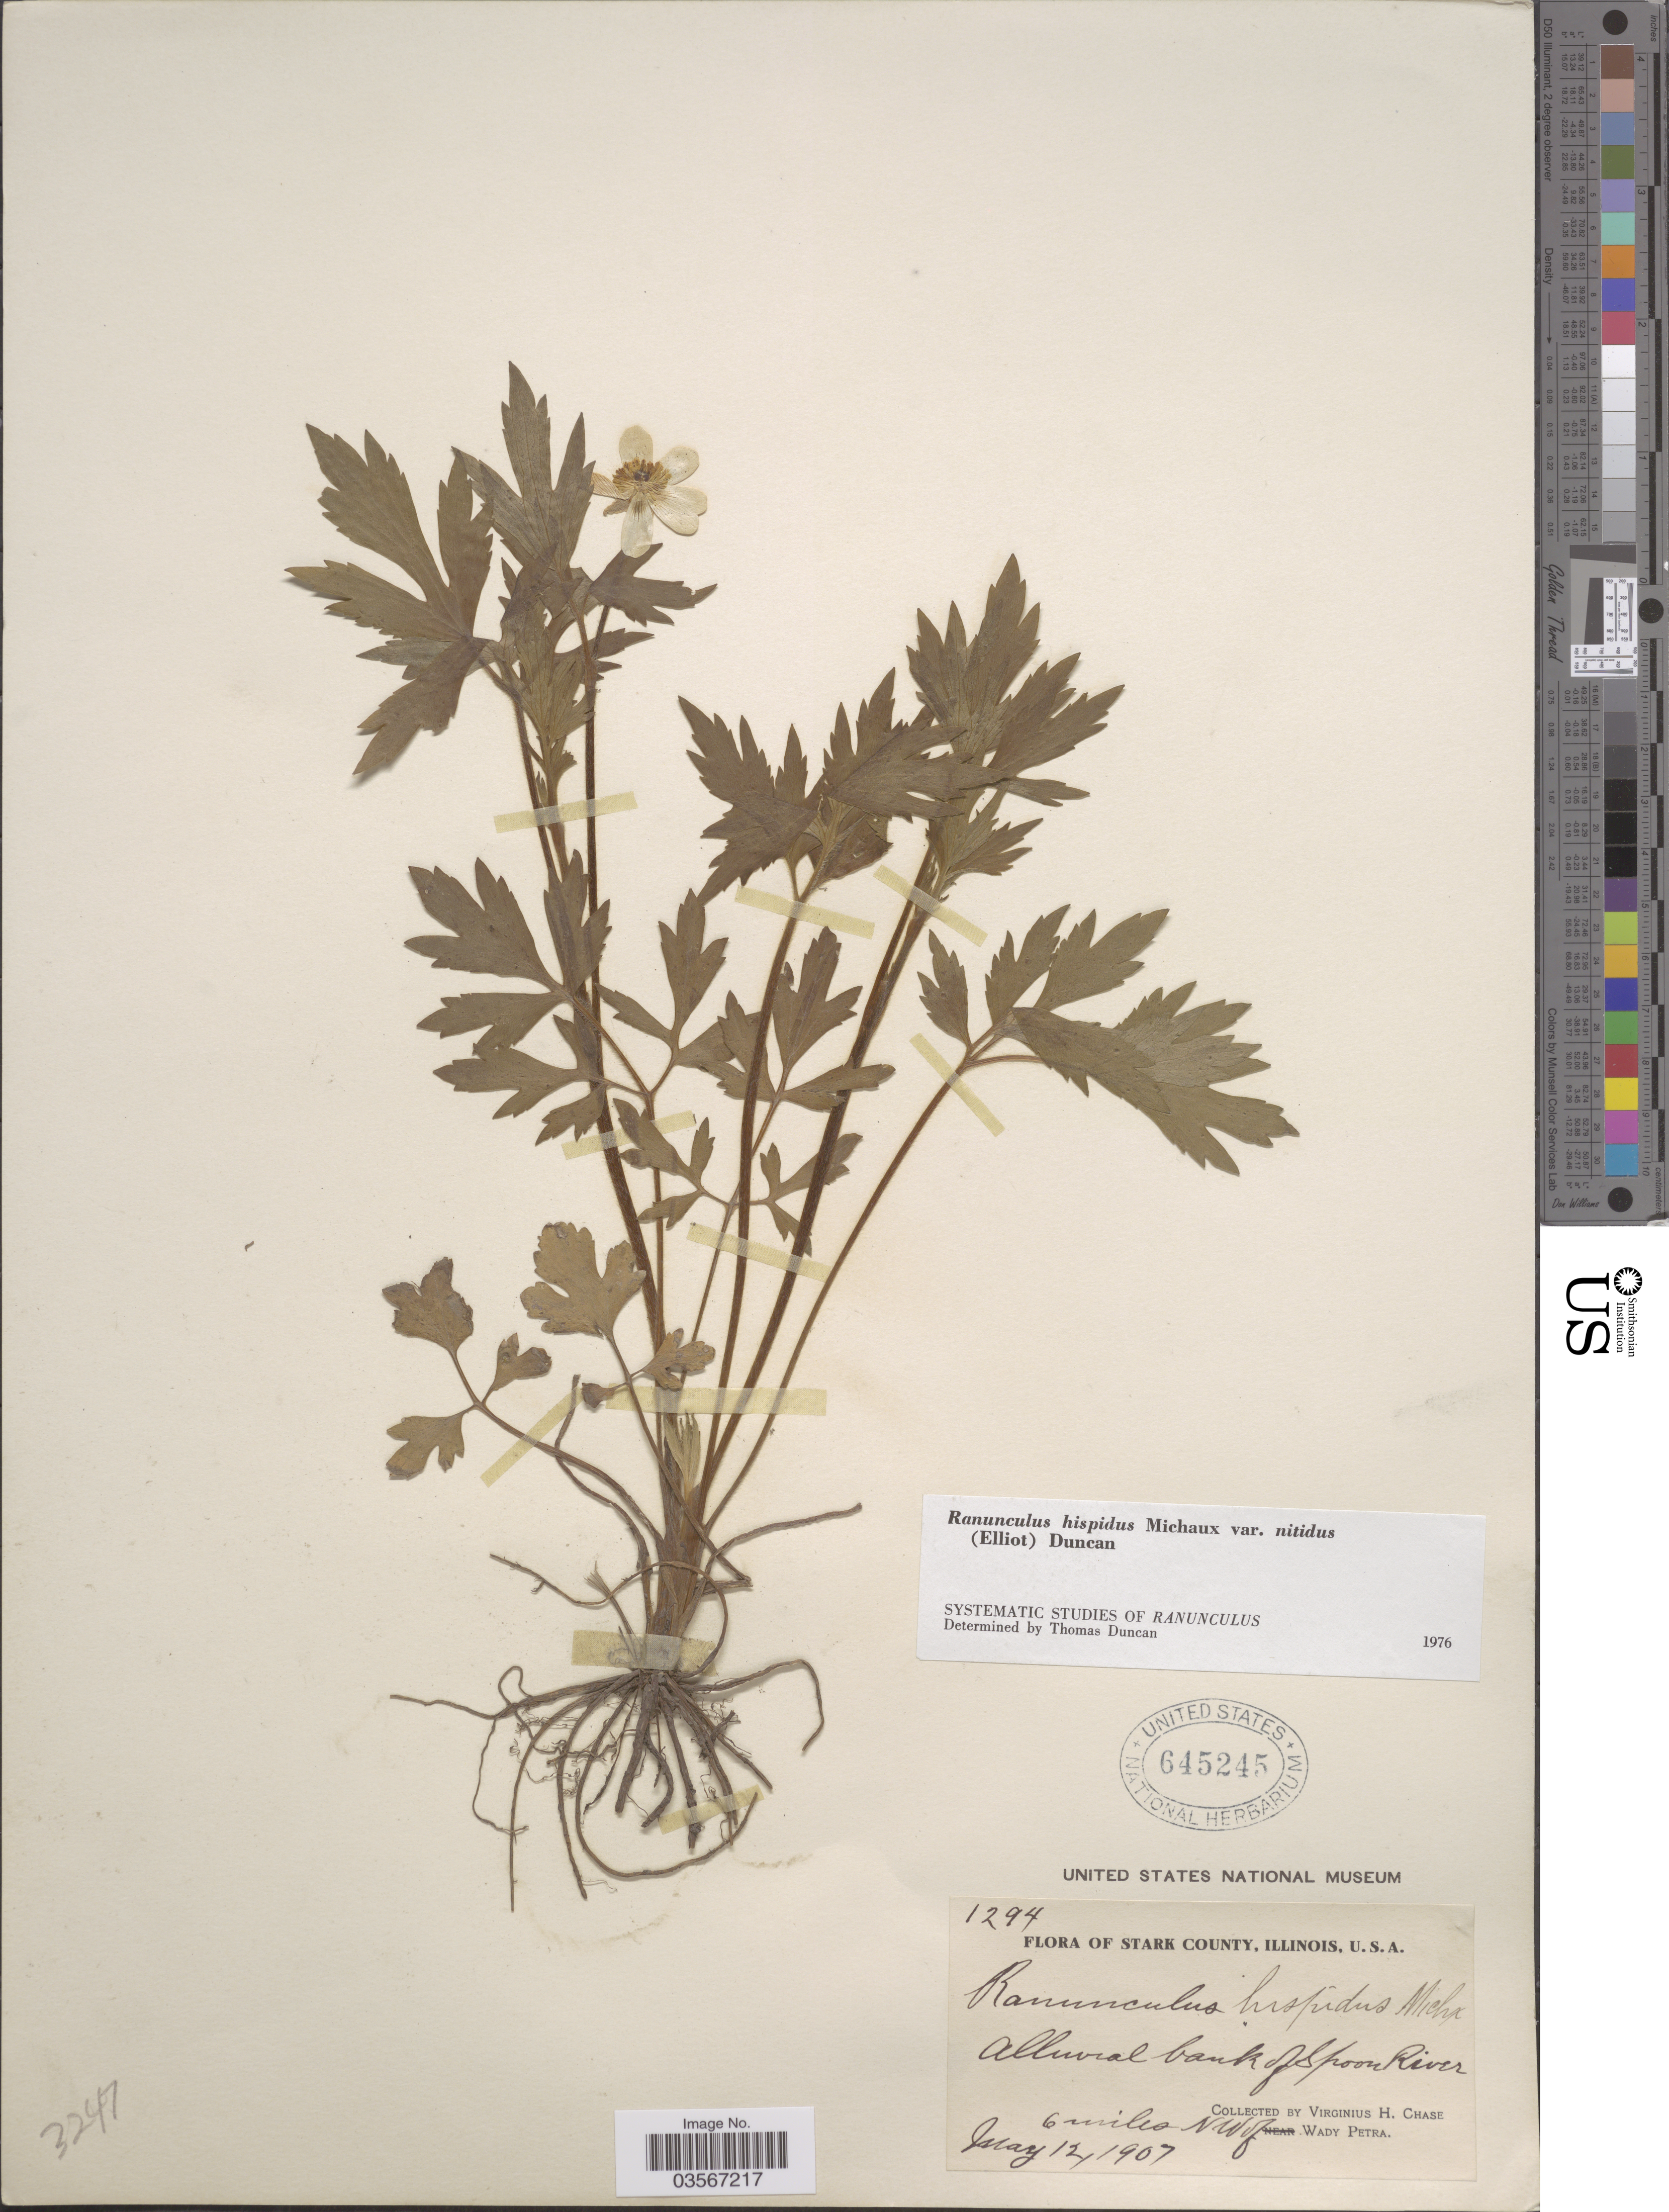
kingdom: Plantae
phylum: Tracheophyta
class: Magnoliopsida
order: Ranunculales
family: Ranunculaceae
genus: Ranunculus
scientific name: Ranunculus hispidus var. nitidus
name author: (Chapm.) T. Duncan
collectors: V. H. Chase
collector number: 1294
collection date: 1907-05-12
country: United States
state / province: Illinois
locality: Stark County, U.S.A. Bank of Spoon River. 6 miles NW of Wady Petra.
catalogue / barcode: US 645245